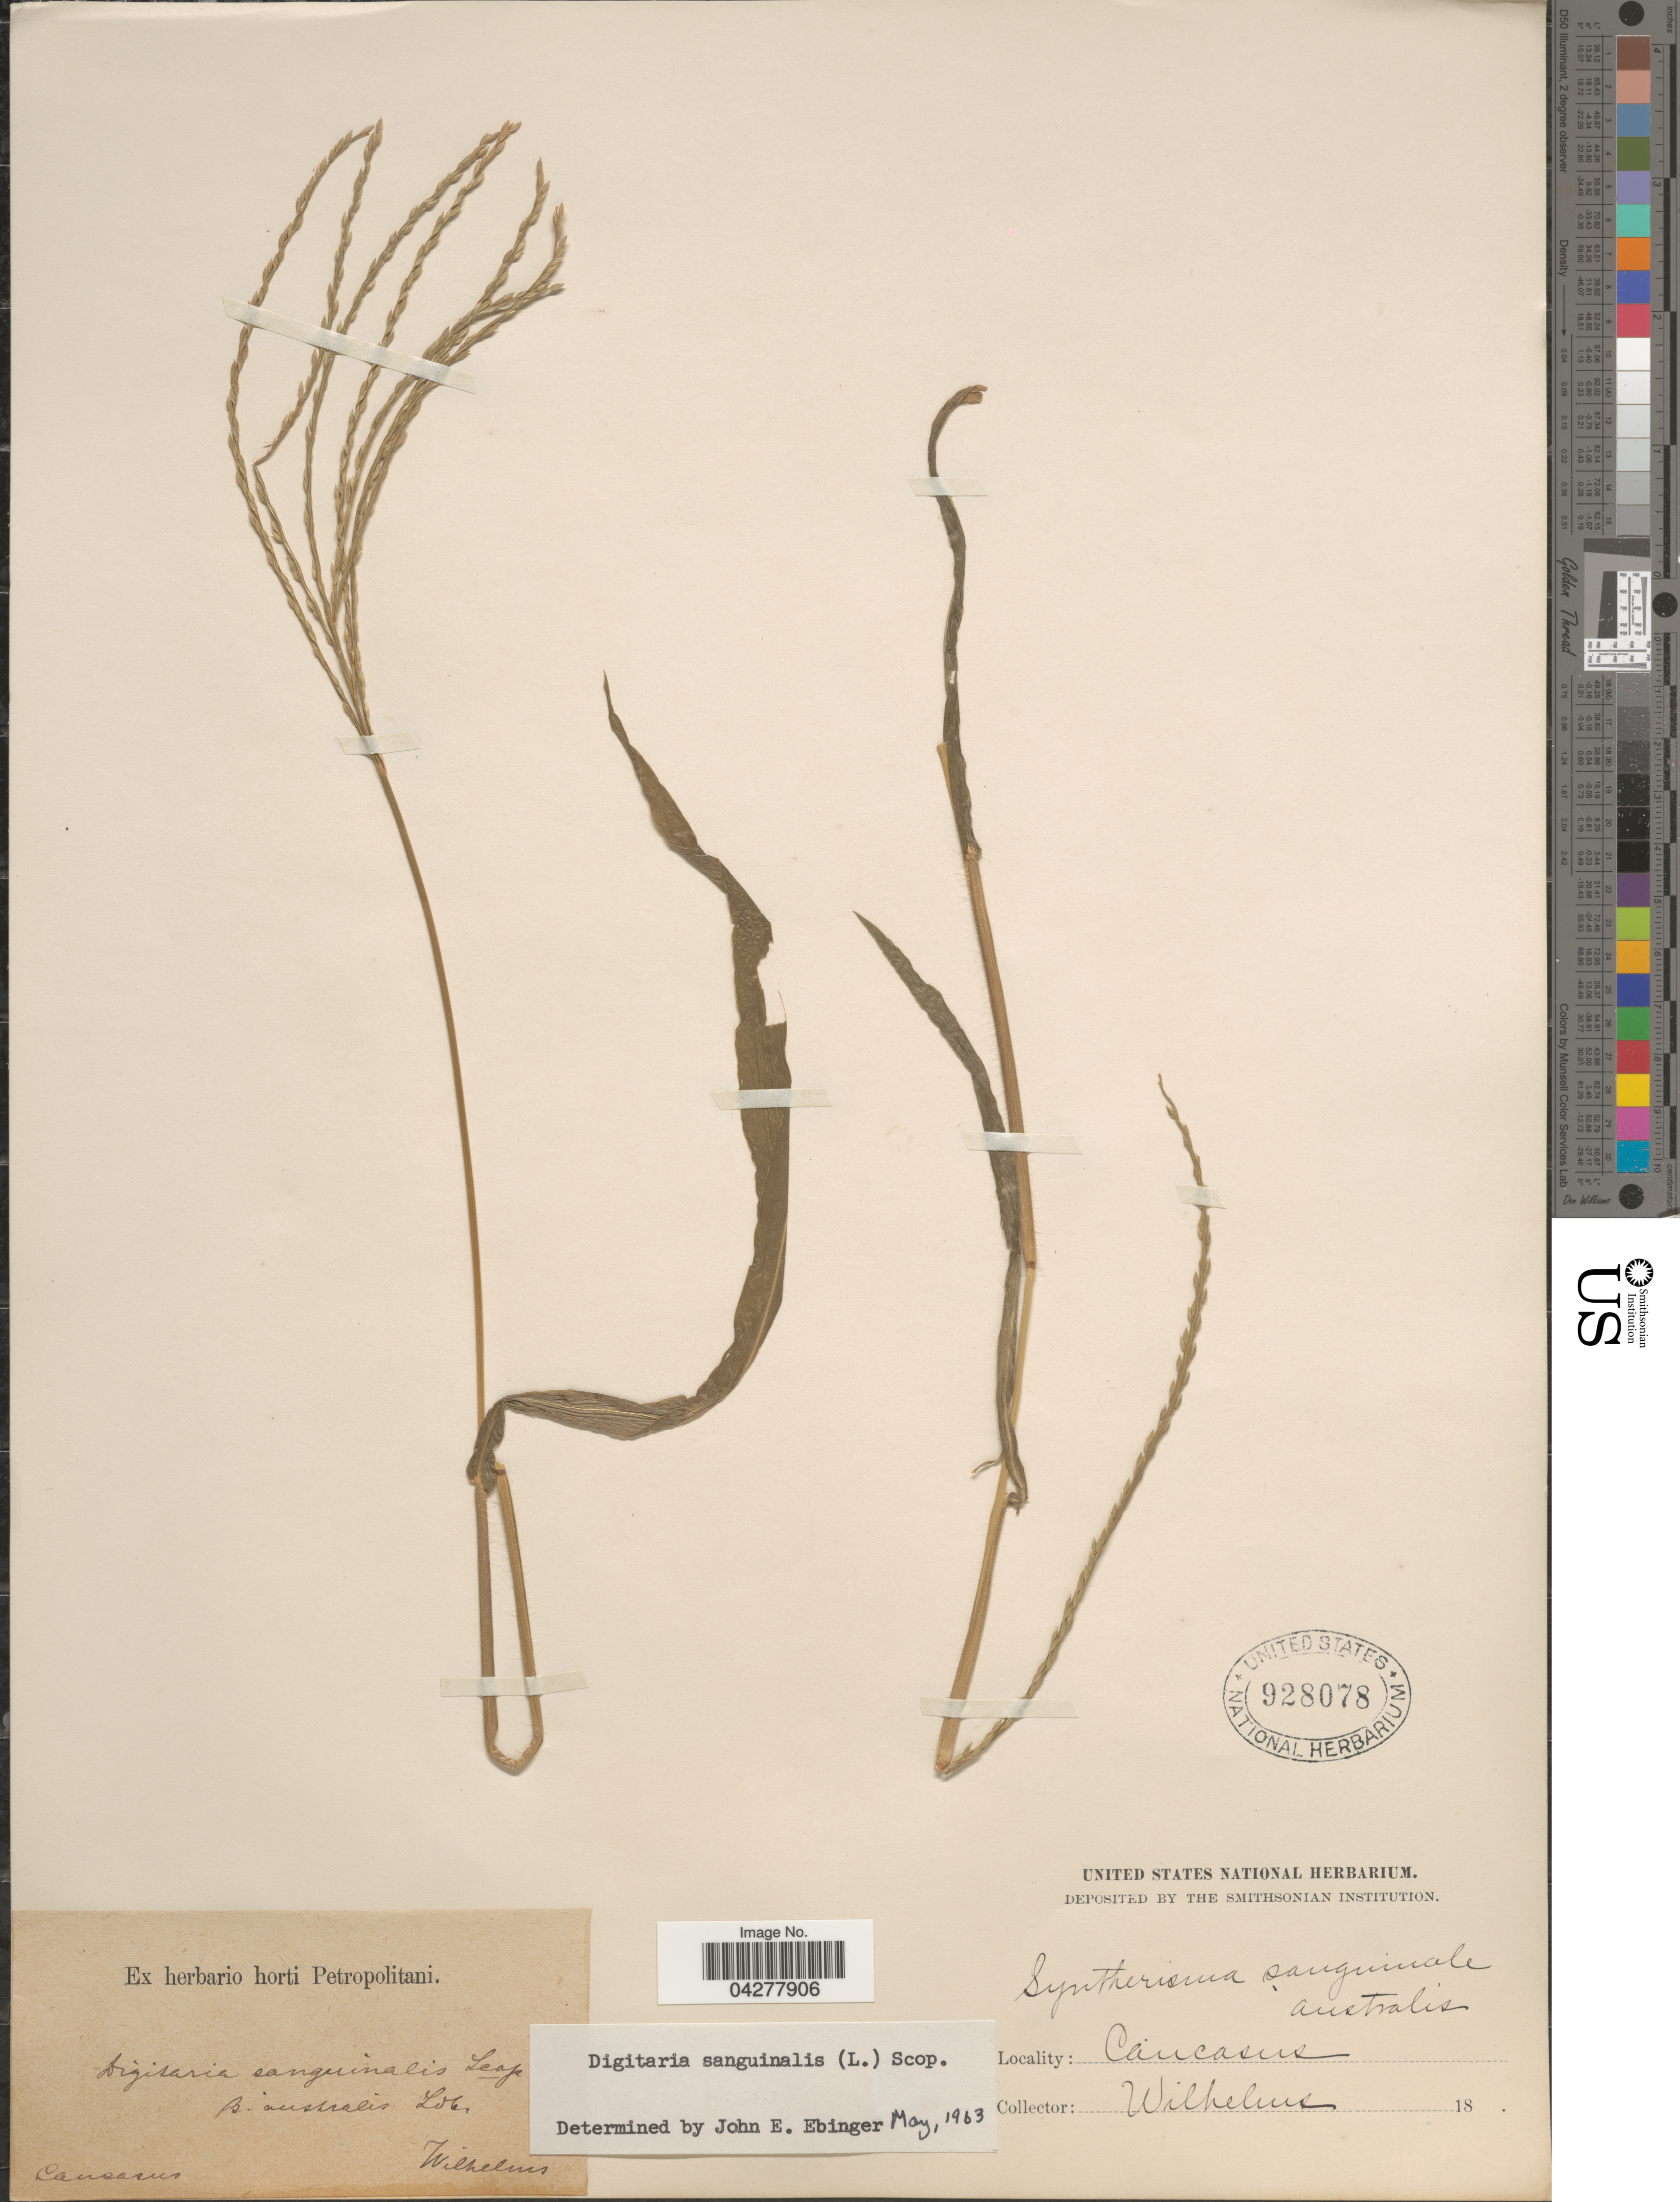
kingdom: Plantae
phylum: Tracheophyta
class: Liliopsida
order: Poales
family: Poaceae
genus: Digitaria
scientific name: Digitaria sanguinalis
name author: (L.) Scop.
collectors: C. Wilhelms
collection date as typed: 18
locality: Caucasus.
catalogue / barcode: US 928078